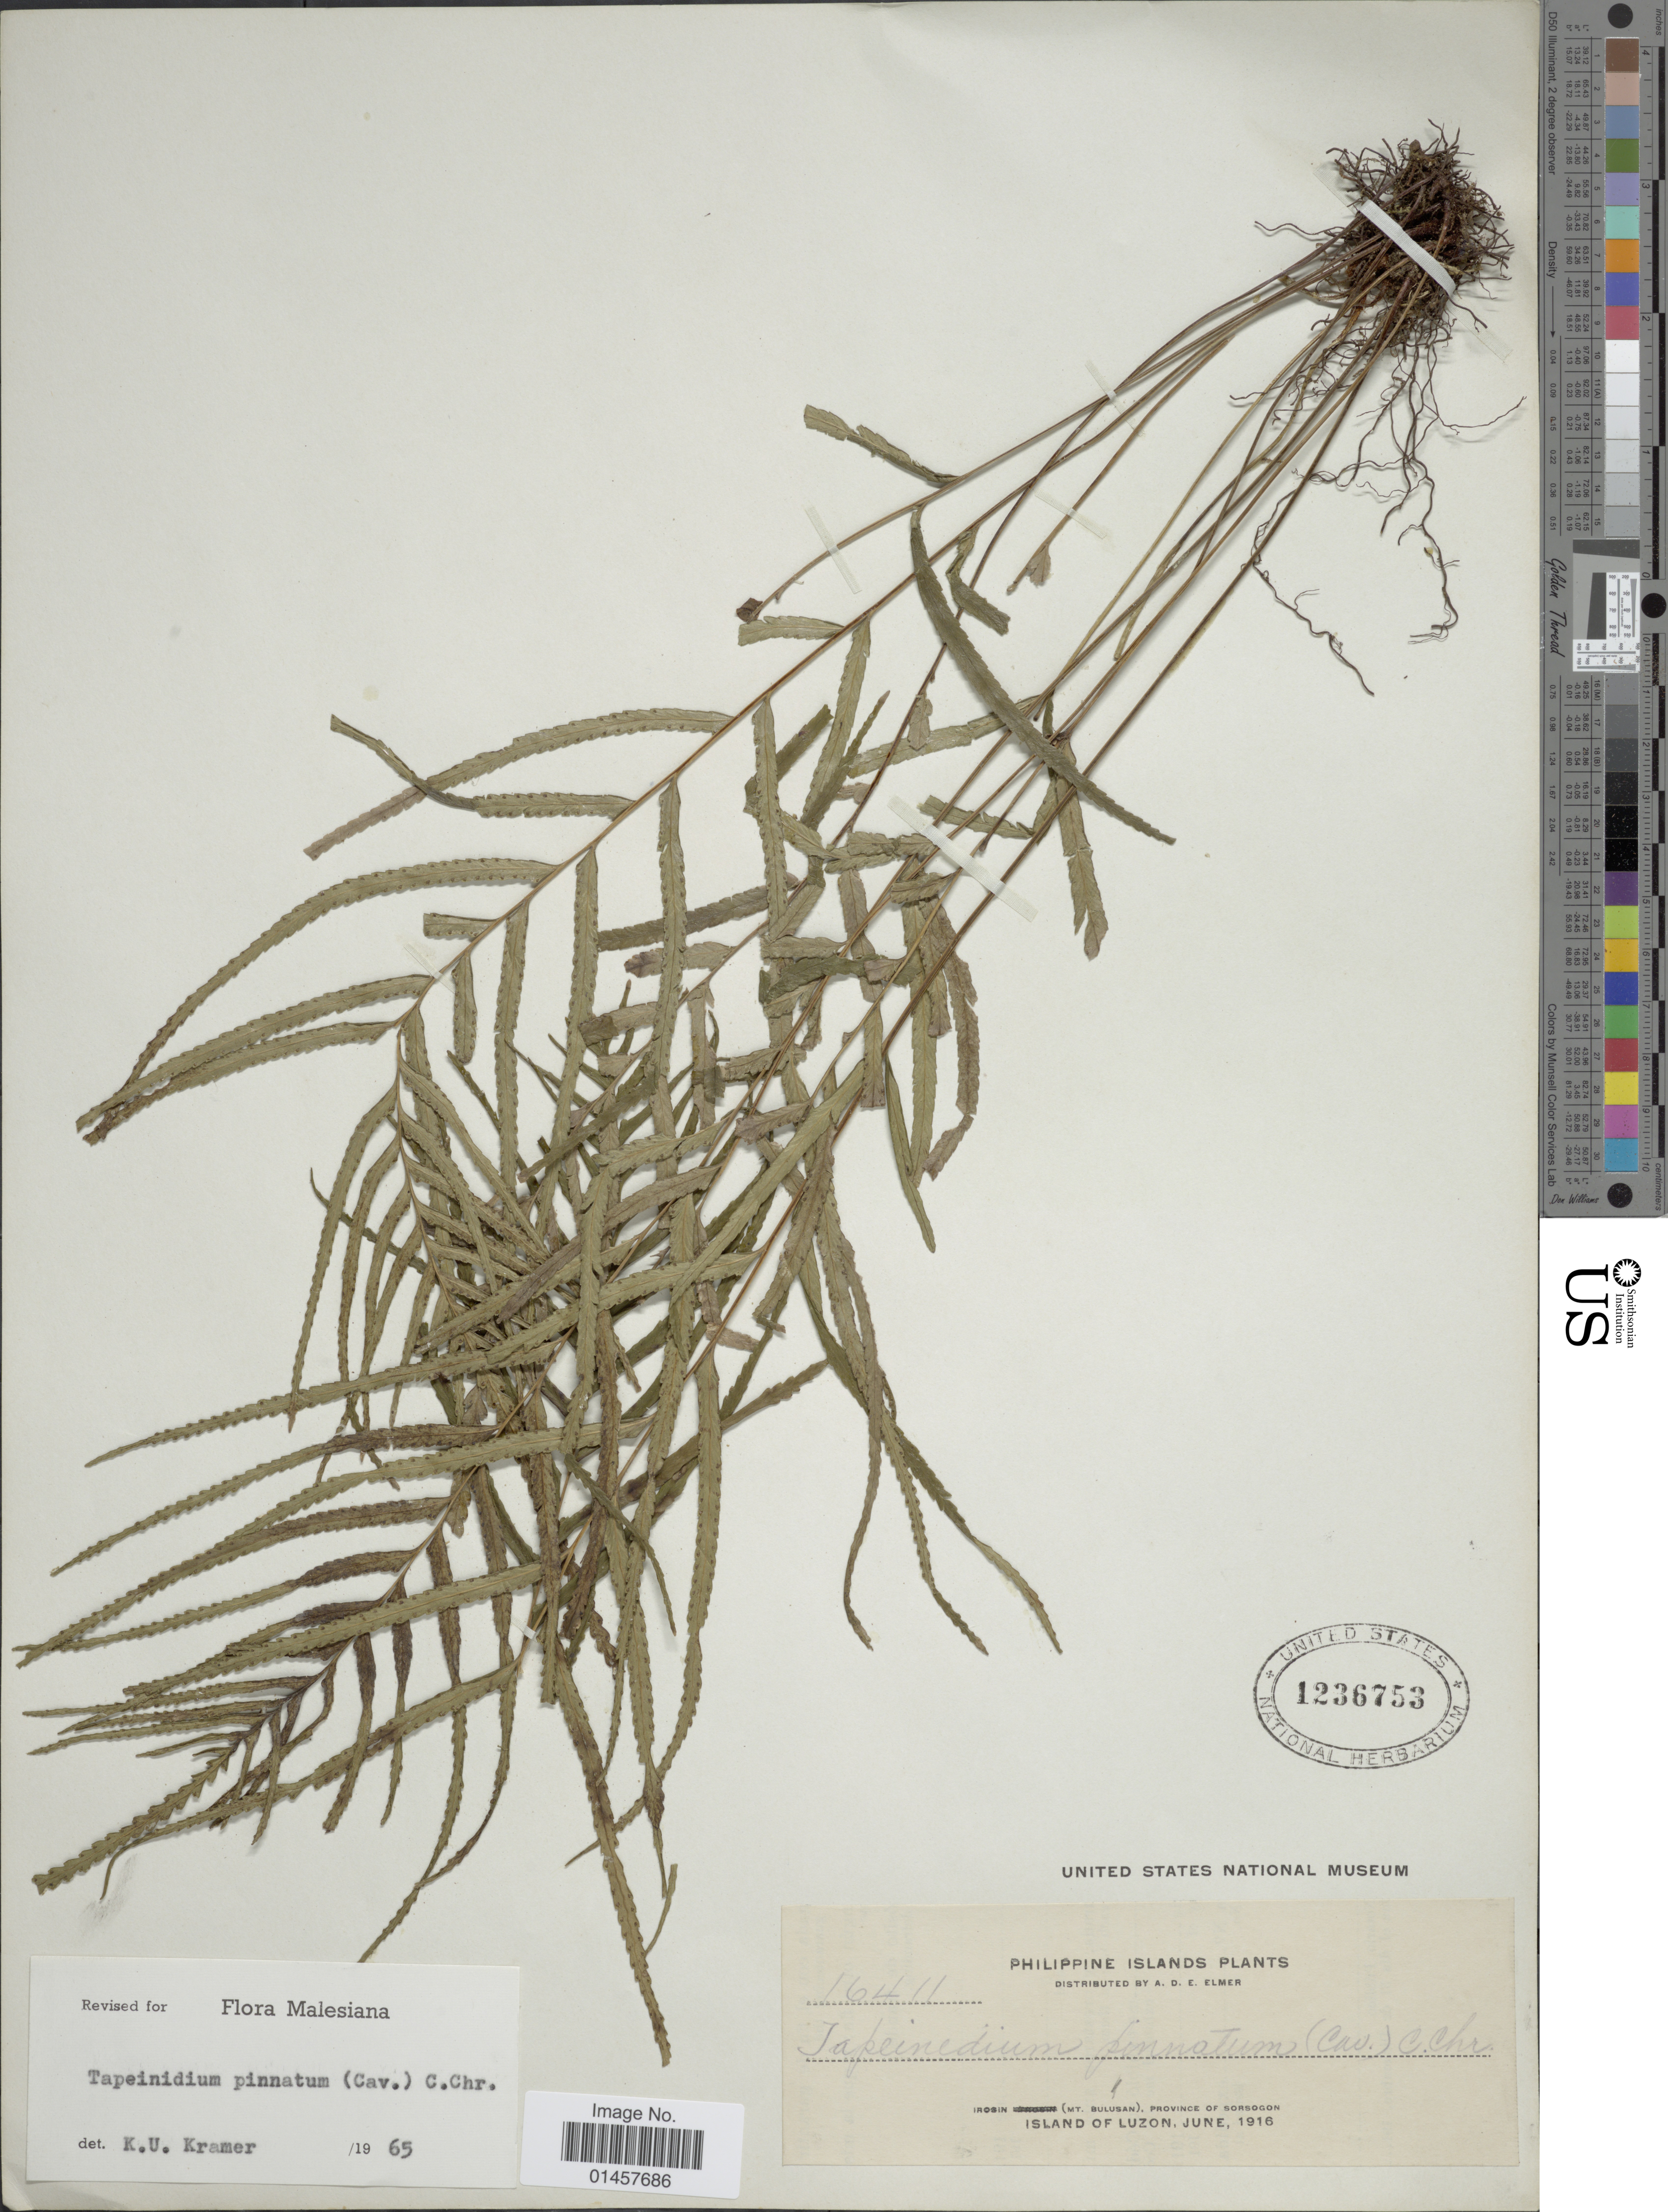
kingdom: Plantae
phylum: Tracheophyta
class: Polypodiopsida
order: Polypodiales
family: Lindsaeaceae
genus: Tapeinidium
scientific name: Tapeinidium pinnatum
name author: (Cav.) C. Chr.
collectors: A. D. E. Elmer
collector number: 16411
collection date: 1916-06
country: Philippines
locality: Irosin(Mt. Bulusan), province of Sorsogon, Island of Luzon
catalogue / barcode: US 1236753